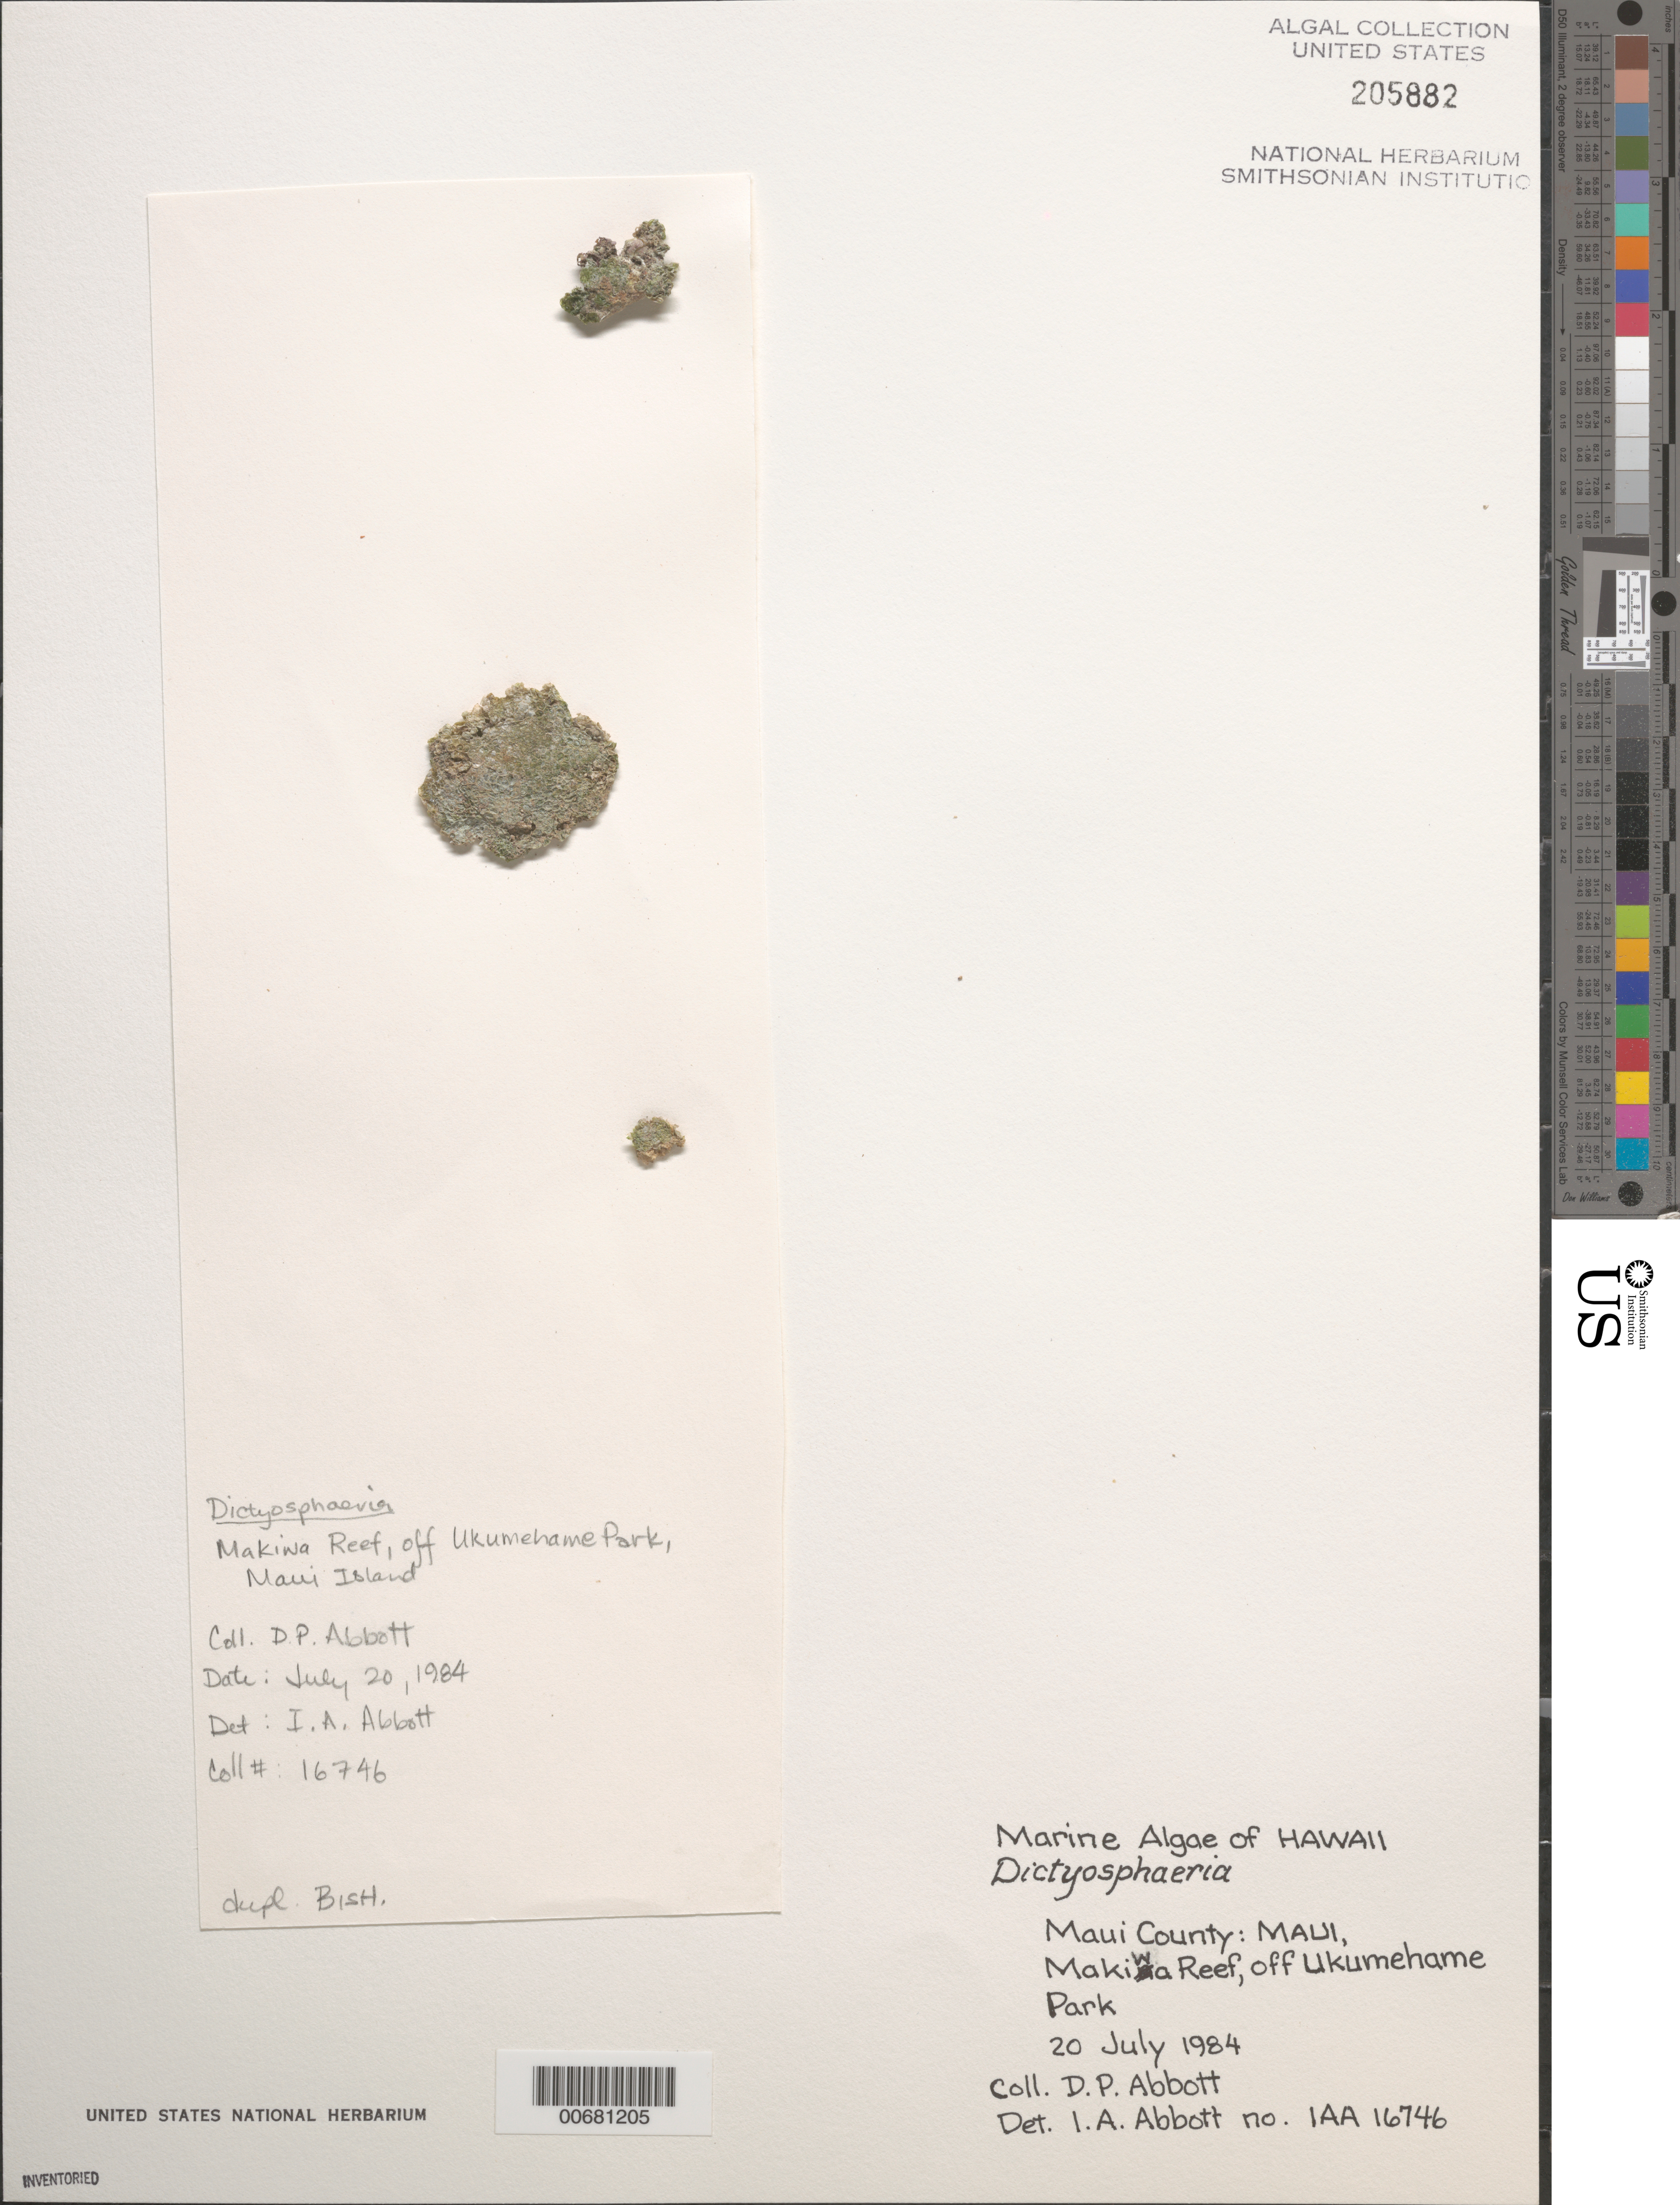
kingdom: Plantae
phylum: Chlorophyta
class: Ulvophyceae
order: Siphonocladales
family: Siphonocladaceae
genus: Dictyosphaeria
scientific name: Dictyosphaeria sp.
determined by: Abbott, Isabella A.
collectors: D. P. Abbott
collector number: IAA 16746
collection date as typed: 20 Jul 1984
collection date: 1984-07-20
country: United States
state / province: Hawaii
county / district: Maui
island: Maui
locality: Makiwa Reef, off Ukumehame Park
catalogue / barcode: US 205882